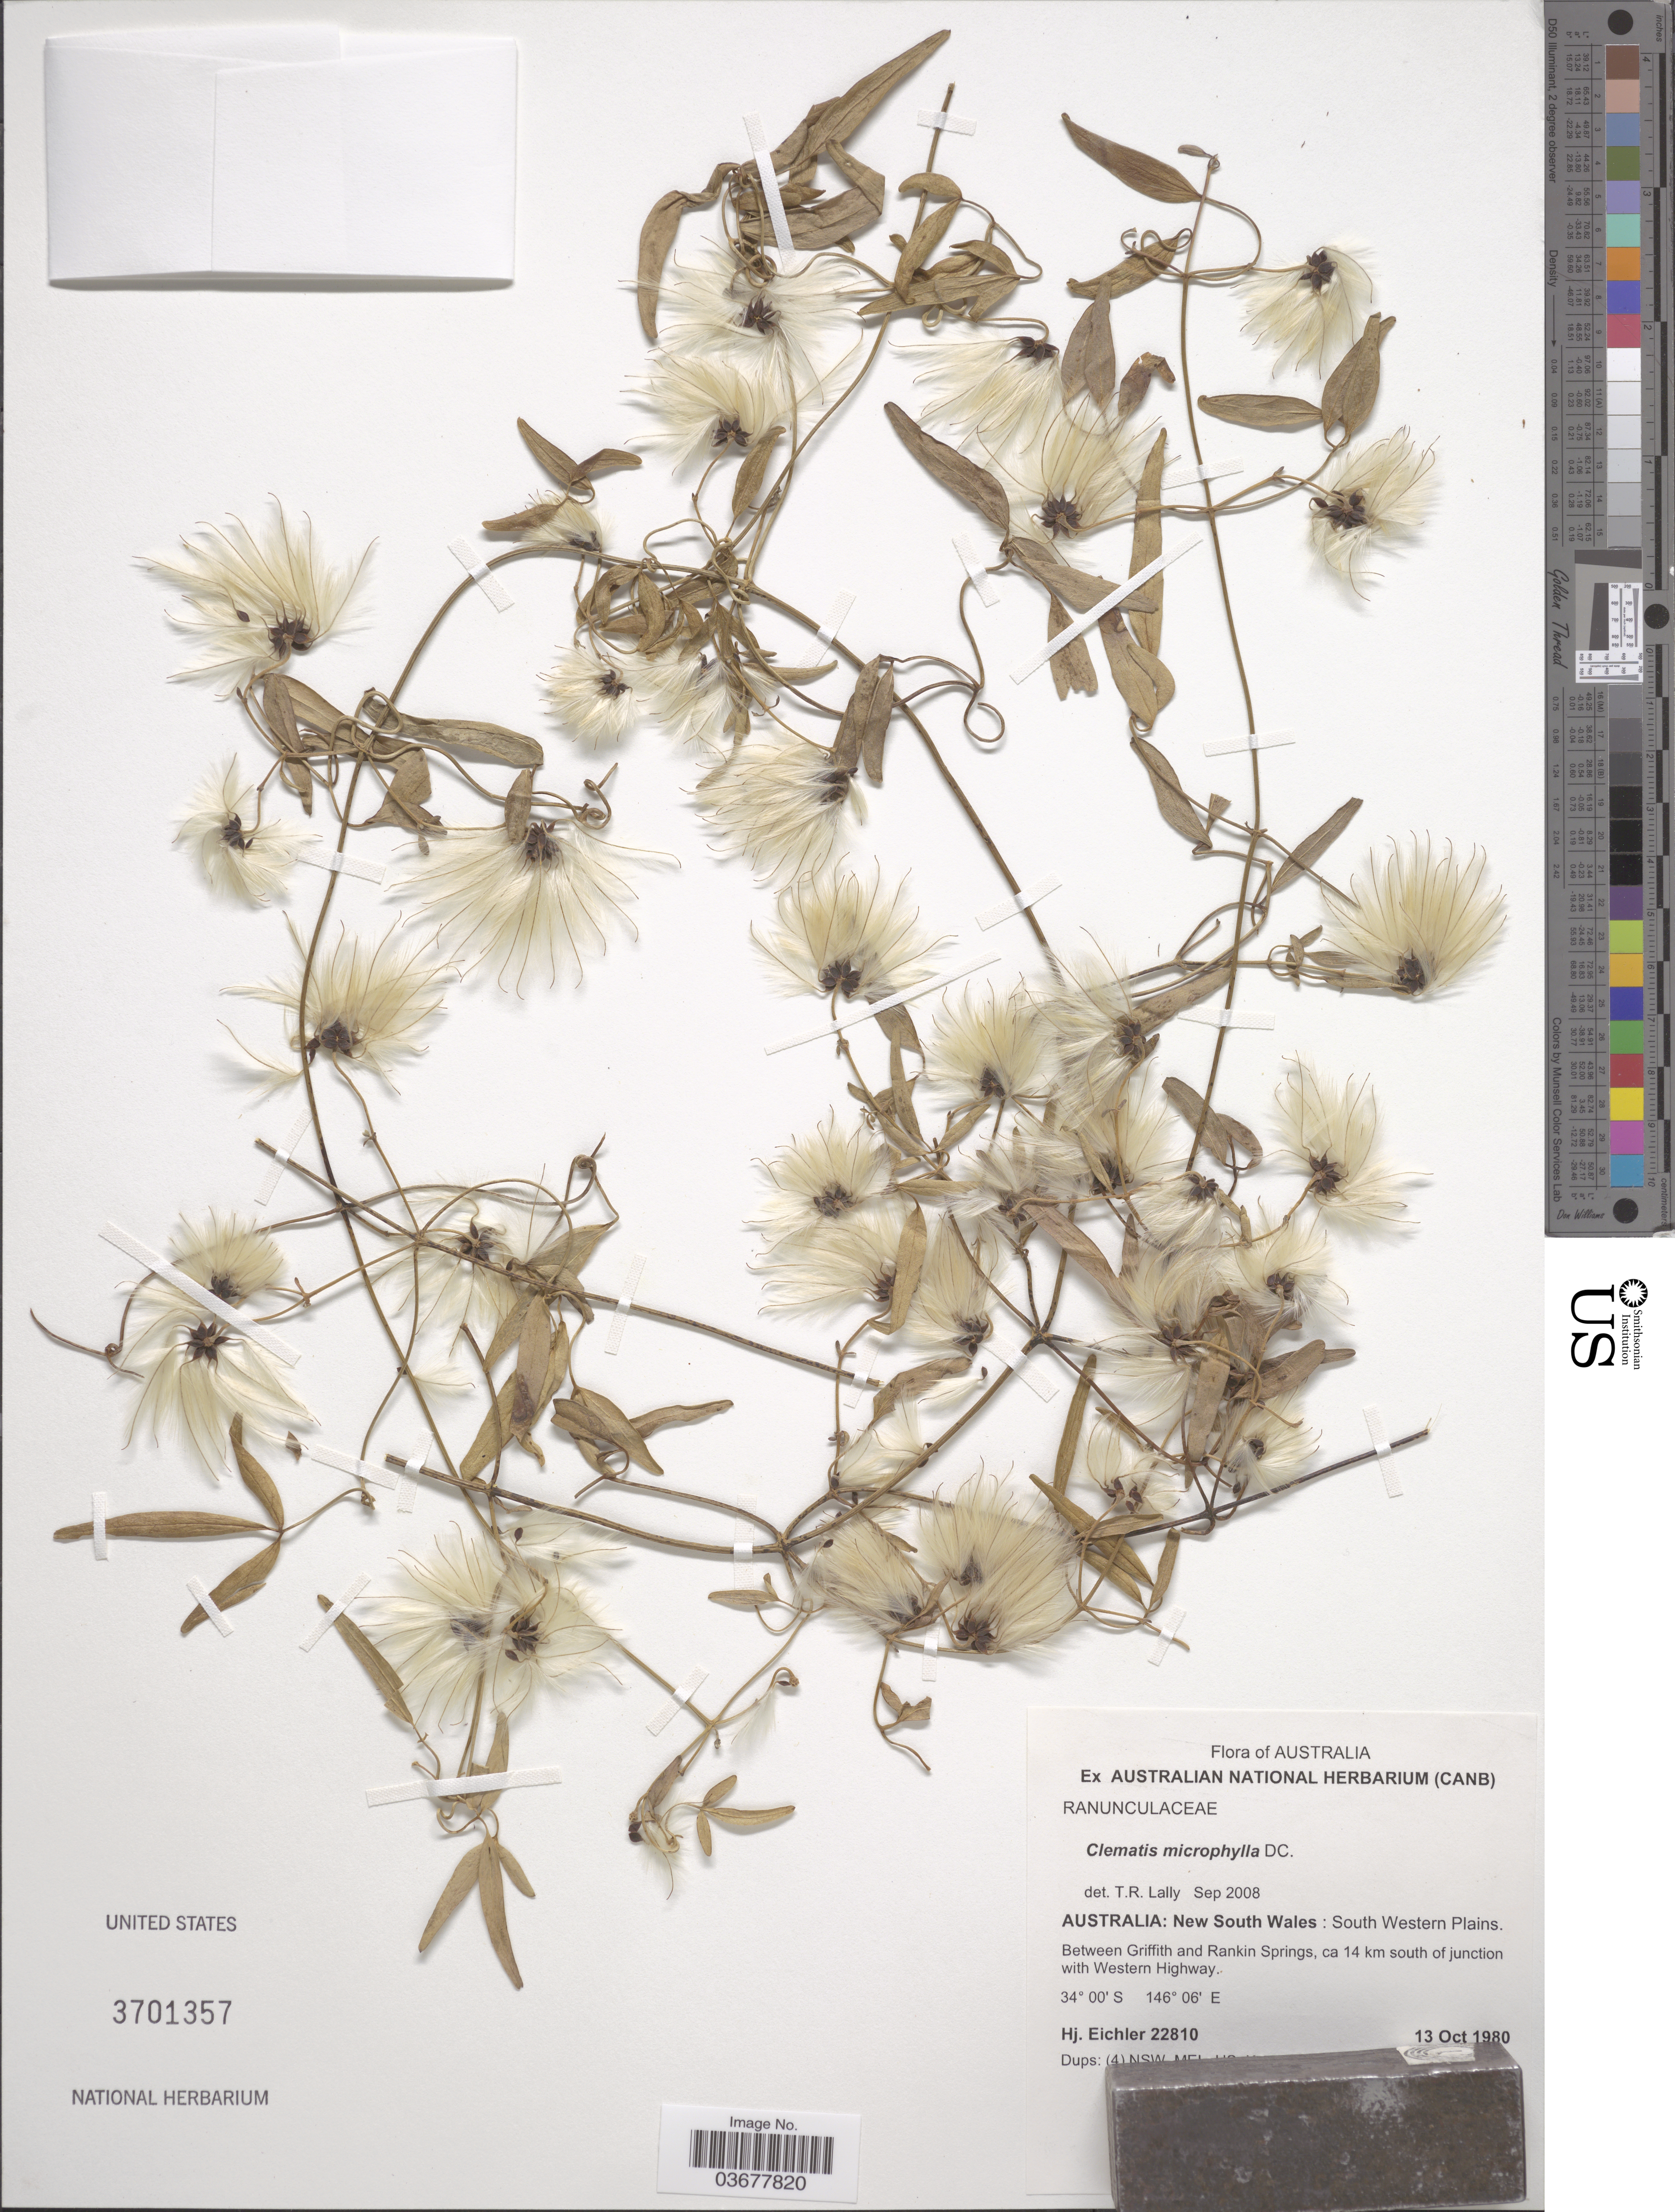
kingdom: Plantae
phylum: Tracheophyta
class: Magnoliopsida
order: Ranunculales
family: Ranunculaceae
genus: Clematis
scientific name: Clematis microphylla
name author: DC.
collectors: H. Eichler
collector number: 22810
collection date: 1980-10-13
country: Australia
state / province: New South Wales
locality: South Western Plains. Between Griffith and Rankin Springs, ca 14 km south of junction with Western Highway.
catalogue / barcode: US 3701357